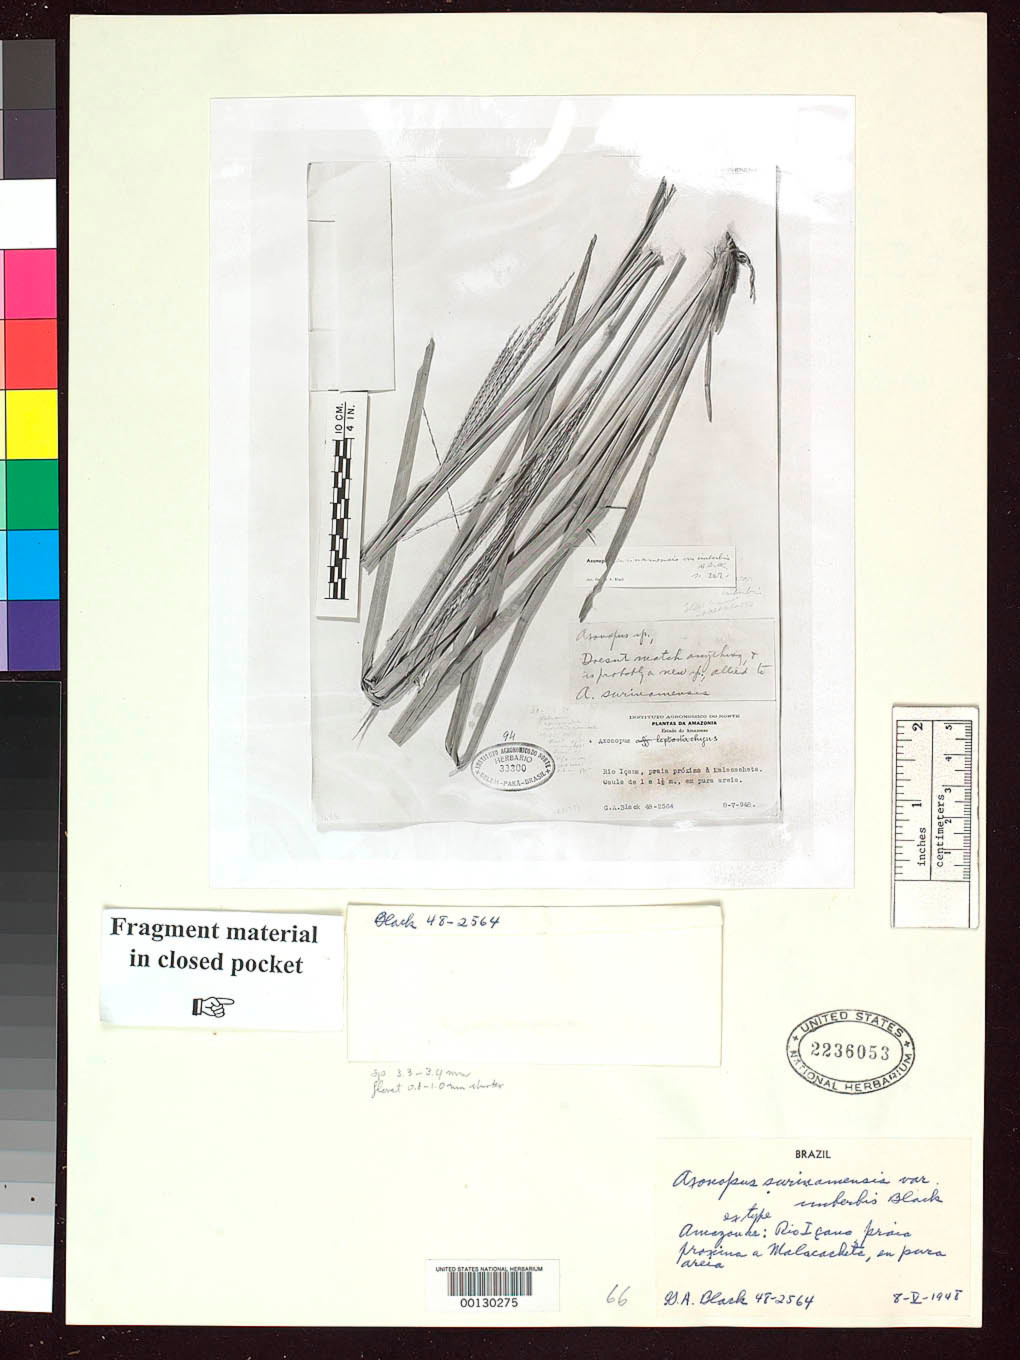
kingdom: Plantae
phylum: Tracheophyta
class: Liliopsida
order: Poales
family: Poaceae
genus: Axonopus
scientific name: Axonopus surinamensis var. imberbis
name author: G.A. Black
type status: Type Fragment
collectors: G. A. Black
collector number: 48-2564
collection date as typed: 08 May 1948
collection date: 1948-05-08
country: Brazil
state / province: Amazonas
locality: Rio Icana near Malacacheta.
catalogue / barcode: US 2236053